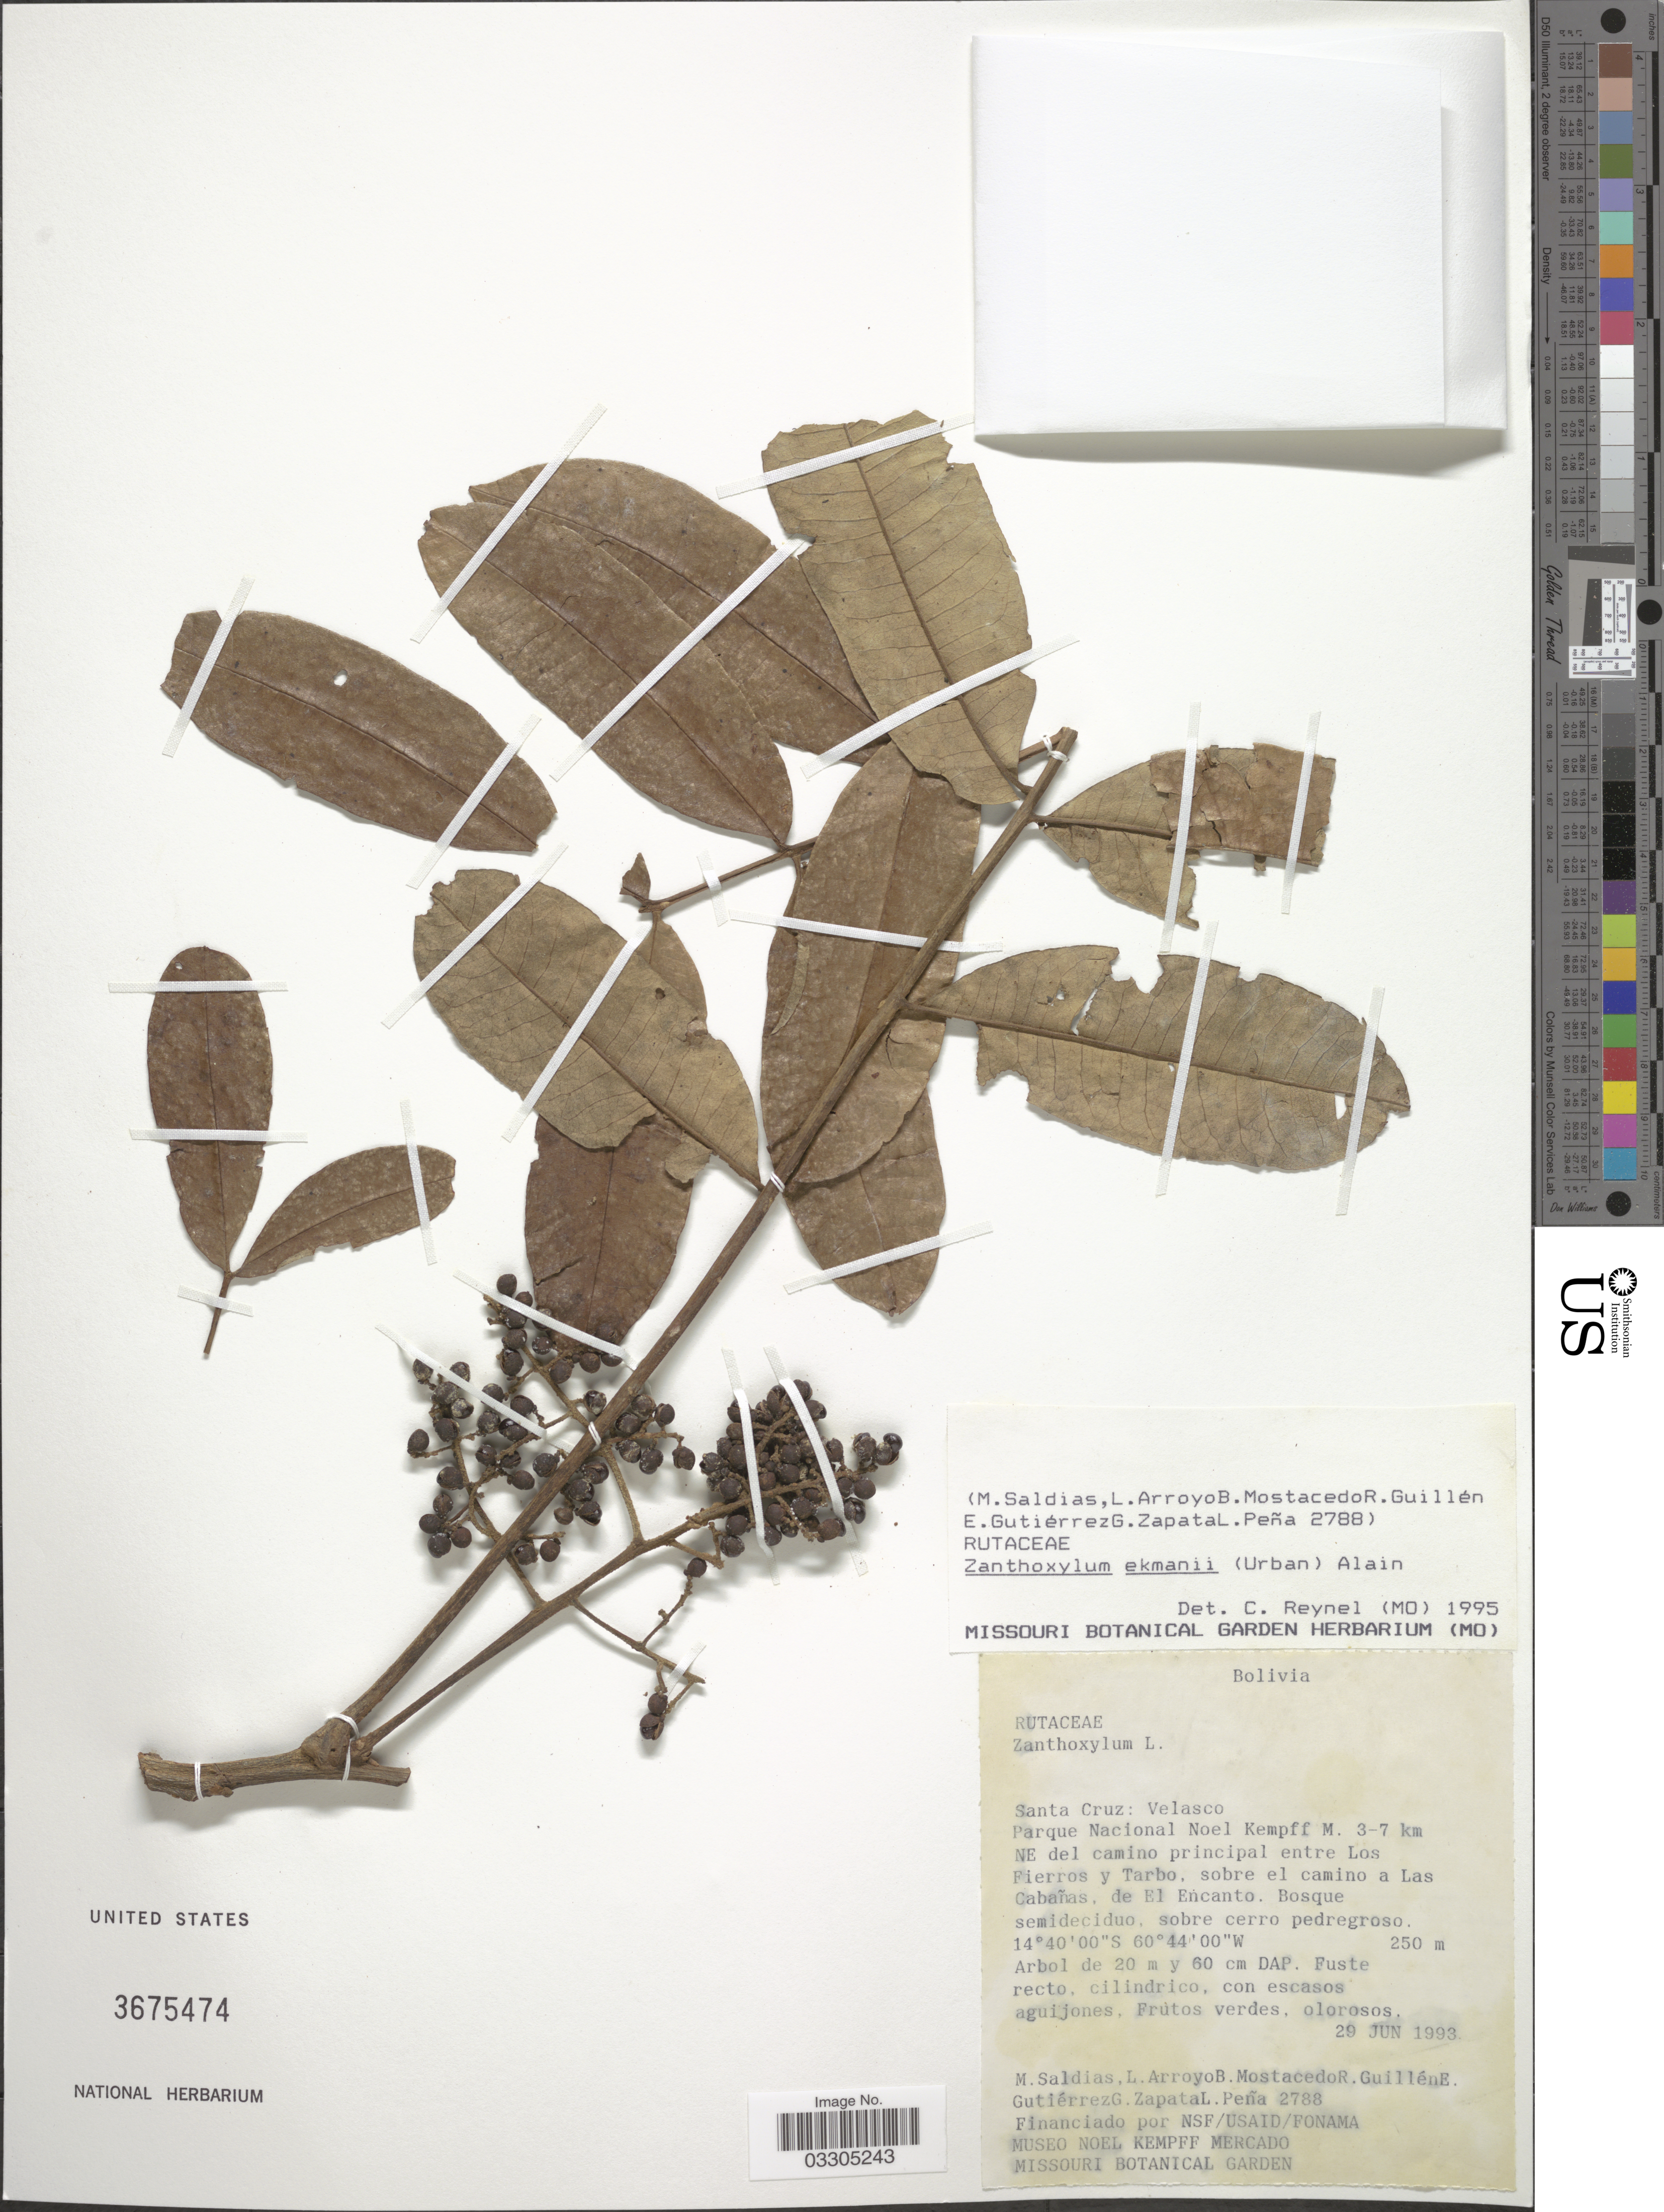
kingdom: Plantae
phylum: Tracheophyta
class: Magnoliopsida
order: Sapindales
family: Rutaceae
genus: Zanthoxylum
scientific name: Zanthoxylum ekmanii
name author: (Urb.) Alain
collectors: M. Saldias, L. Arroyo, B. Mostacedo, R. Guillen & et al.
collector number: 2788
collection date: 1993-06-29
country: Bolivia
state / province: Santa Cruz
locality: Velasco, Parque Nacional Noel Kempff M. 3-7 km NE del camino principal entre Los Fierros y Tarbo, sobre el camino a Las Cabañas, de El Encanto.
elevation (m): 250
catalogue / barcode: US 3675474